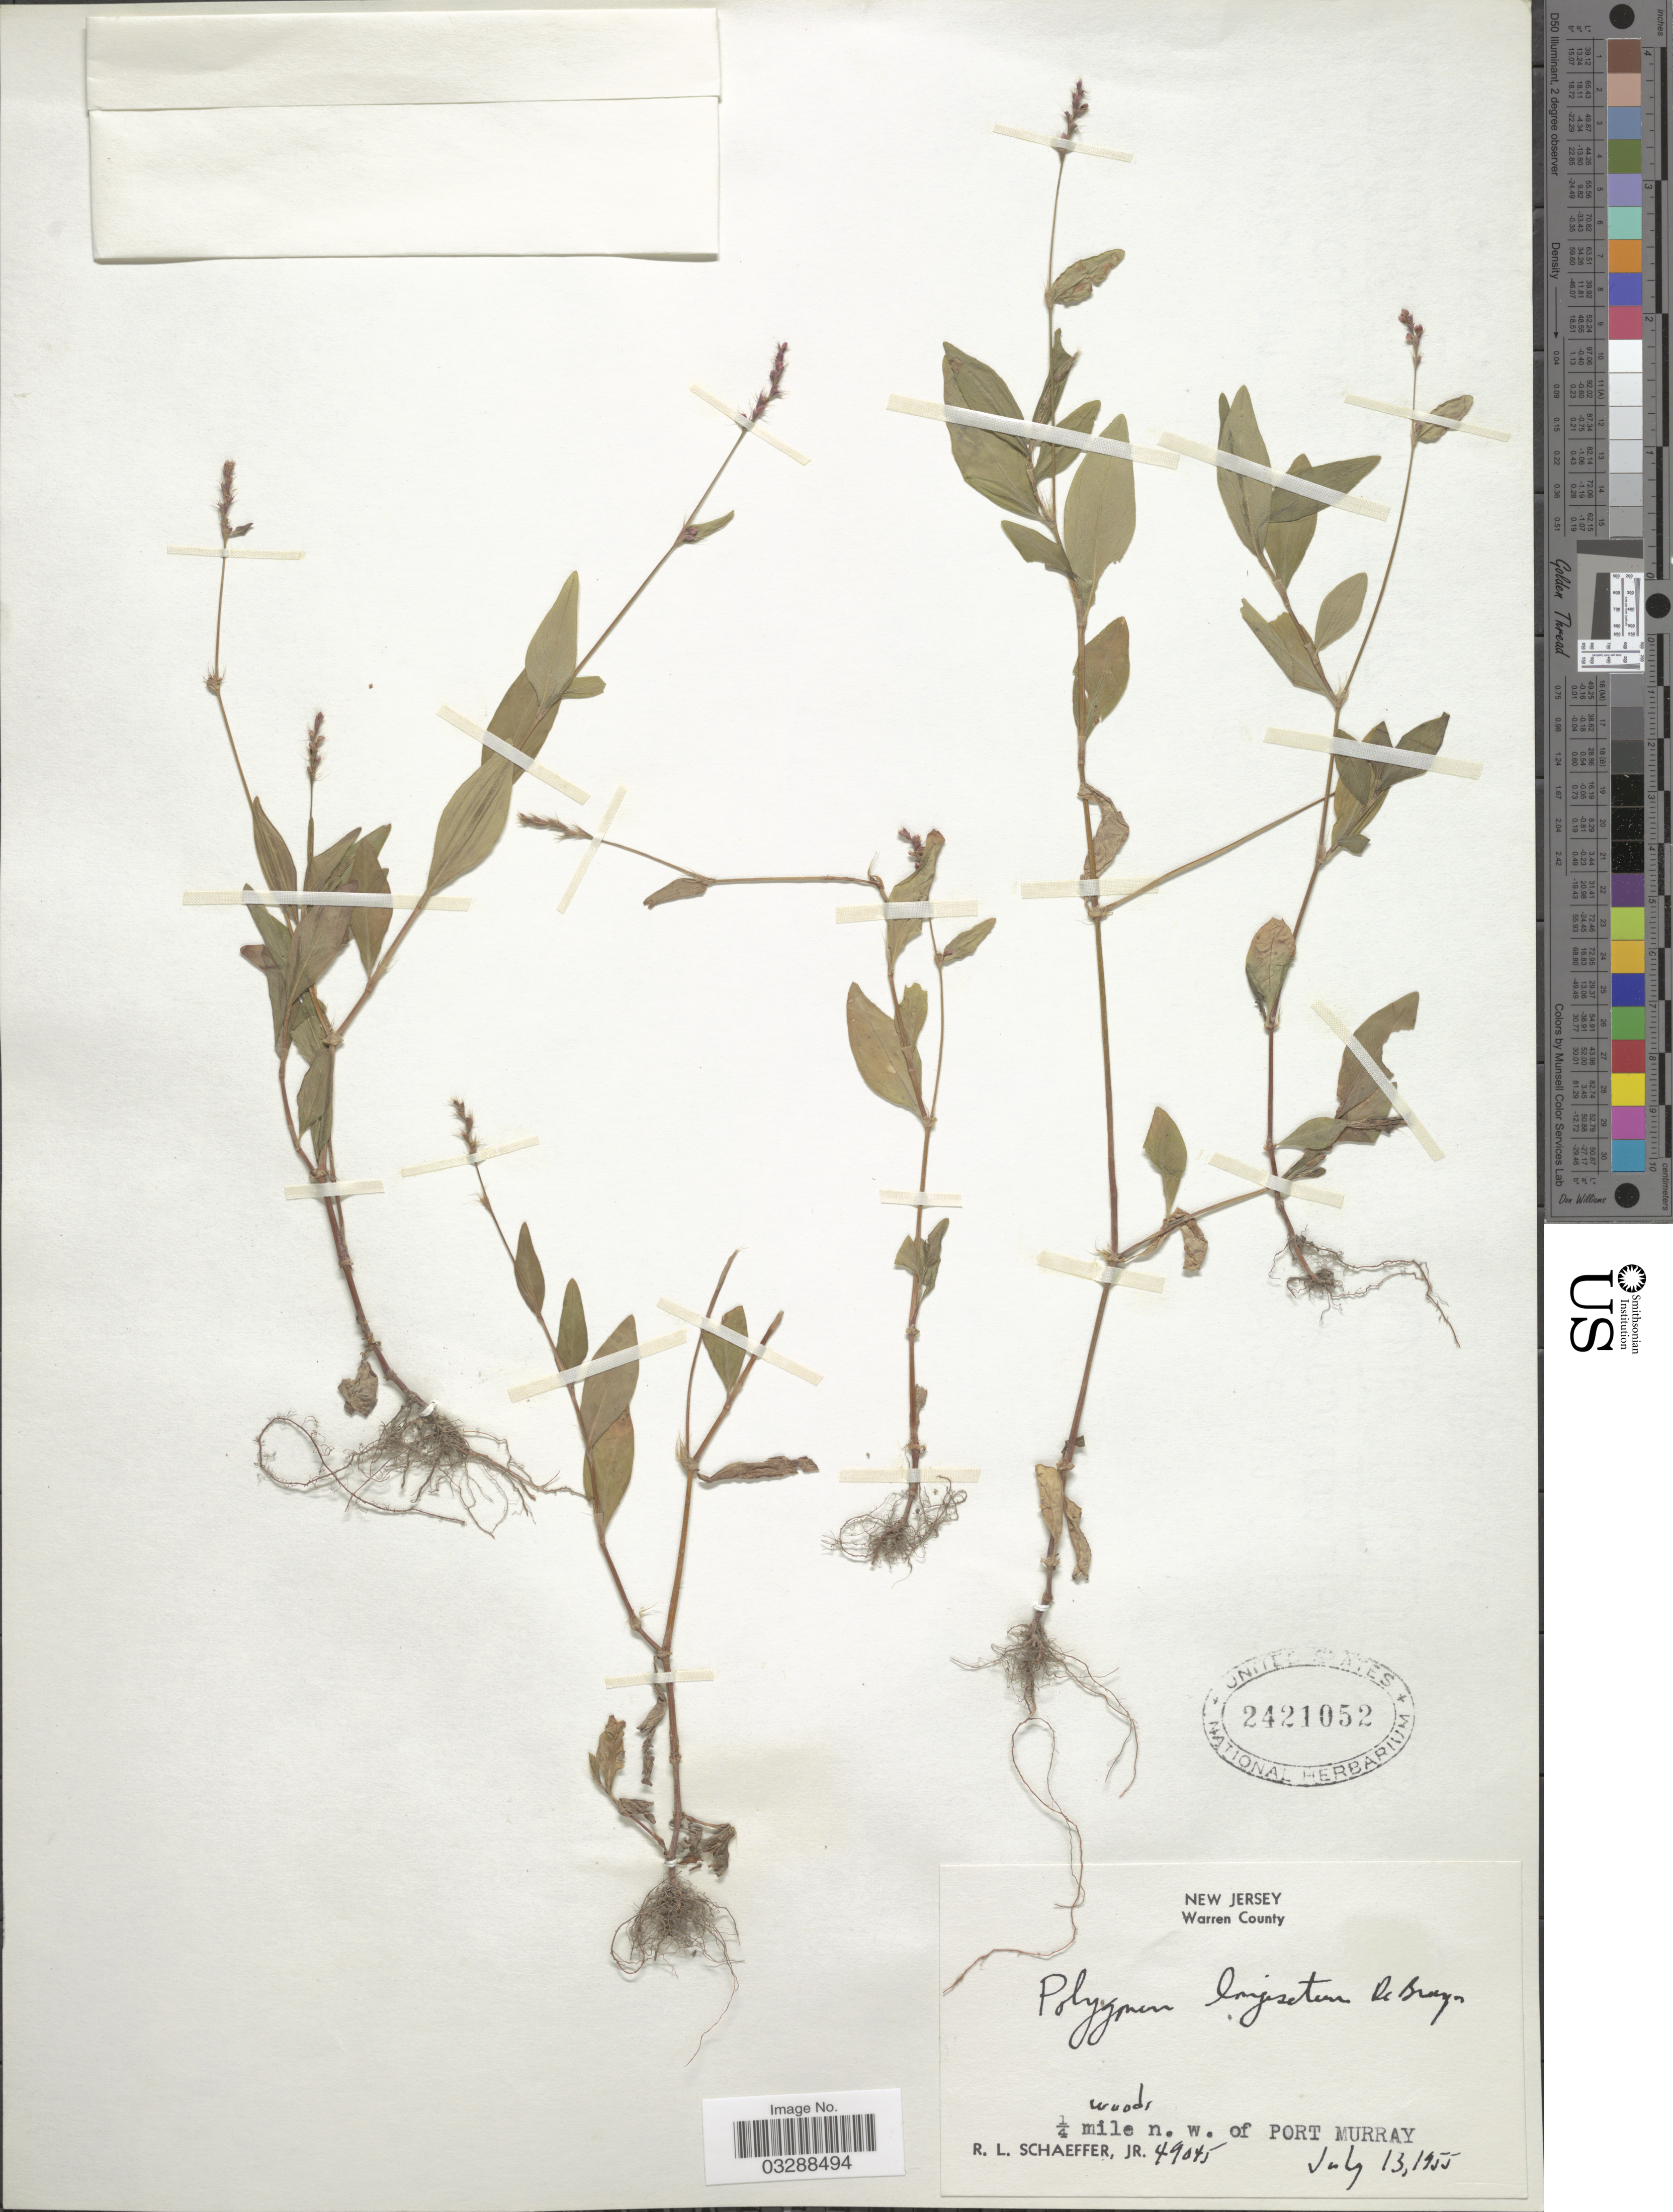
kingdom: Plantae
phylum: Tracheophyta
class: Magnoliopsida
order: Caryophyllales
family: Polygonaceae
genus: Persicaria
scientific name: Persicaria longiseta (Bruijn) Kitag.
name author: (Bruijn &) Kitag.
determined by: Atha, D. E.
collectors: R. L. Schaeffer Jr.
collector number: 49045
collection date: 1955-07-13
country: United States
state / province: New Jersey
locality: Warren County. ¼ mile n. w. of Port Murray.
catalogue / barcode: US 2421052